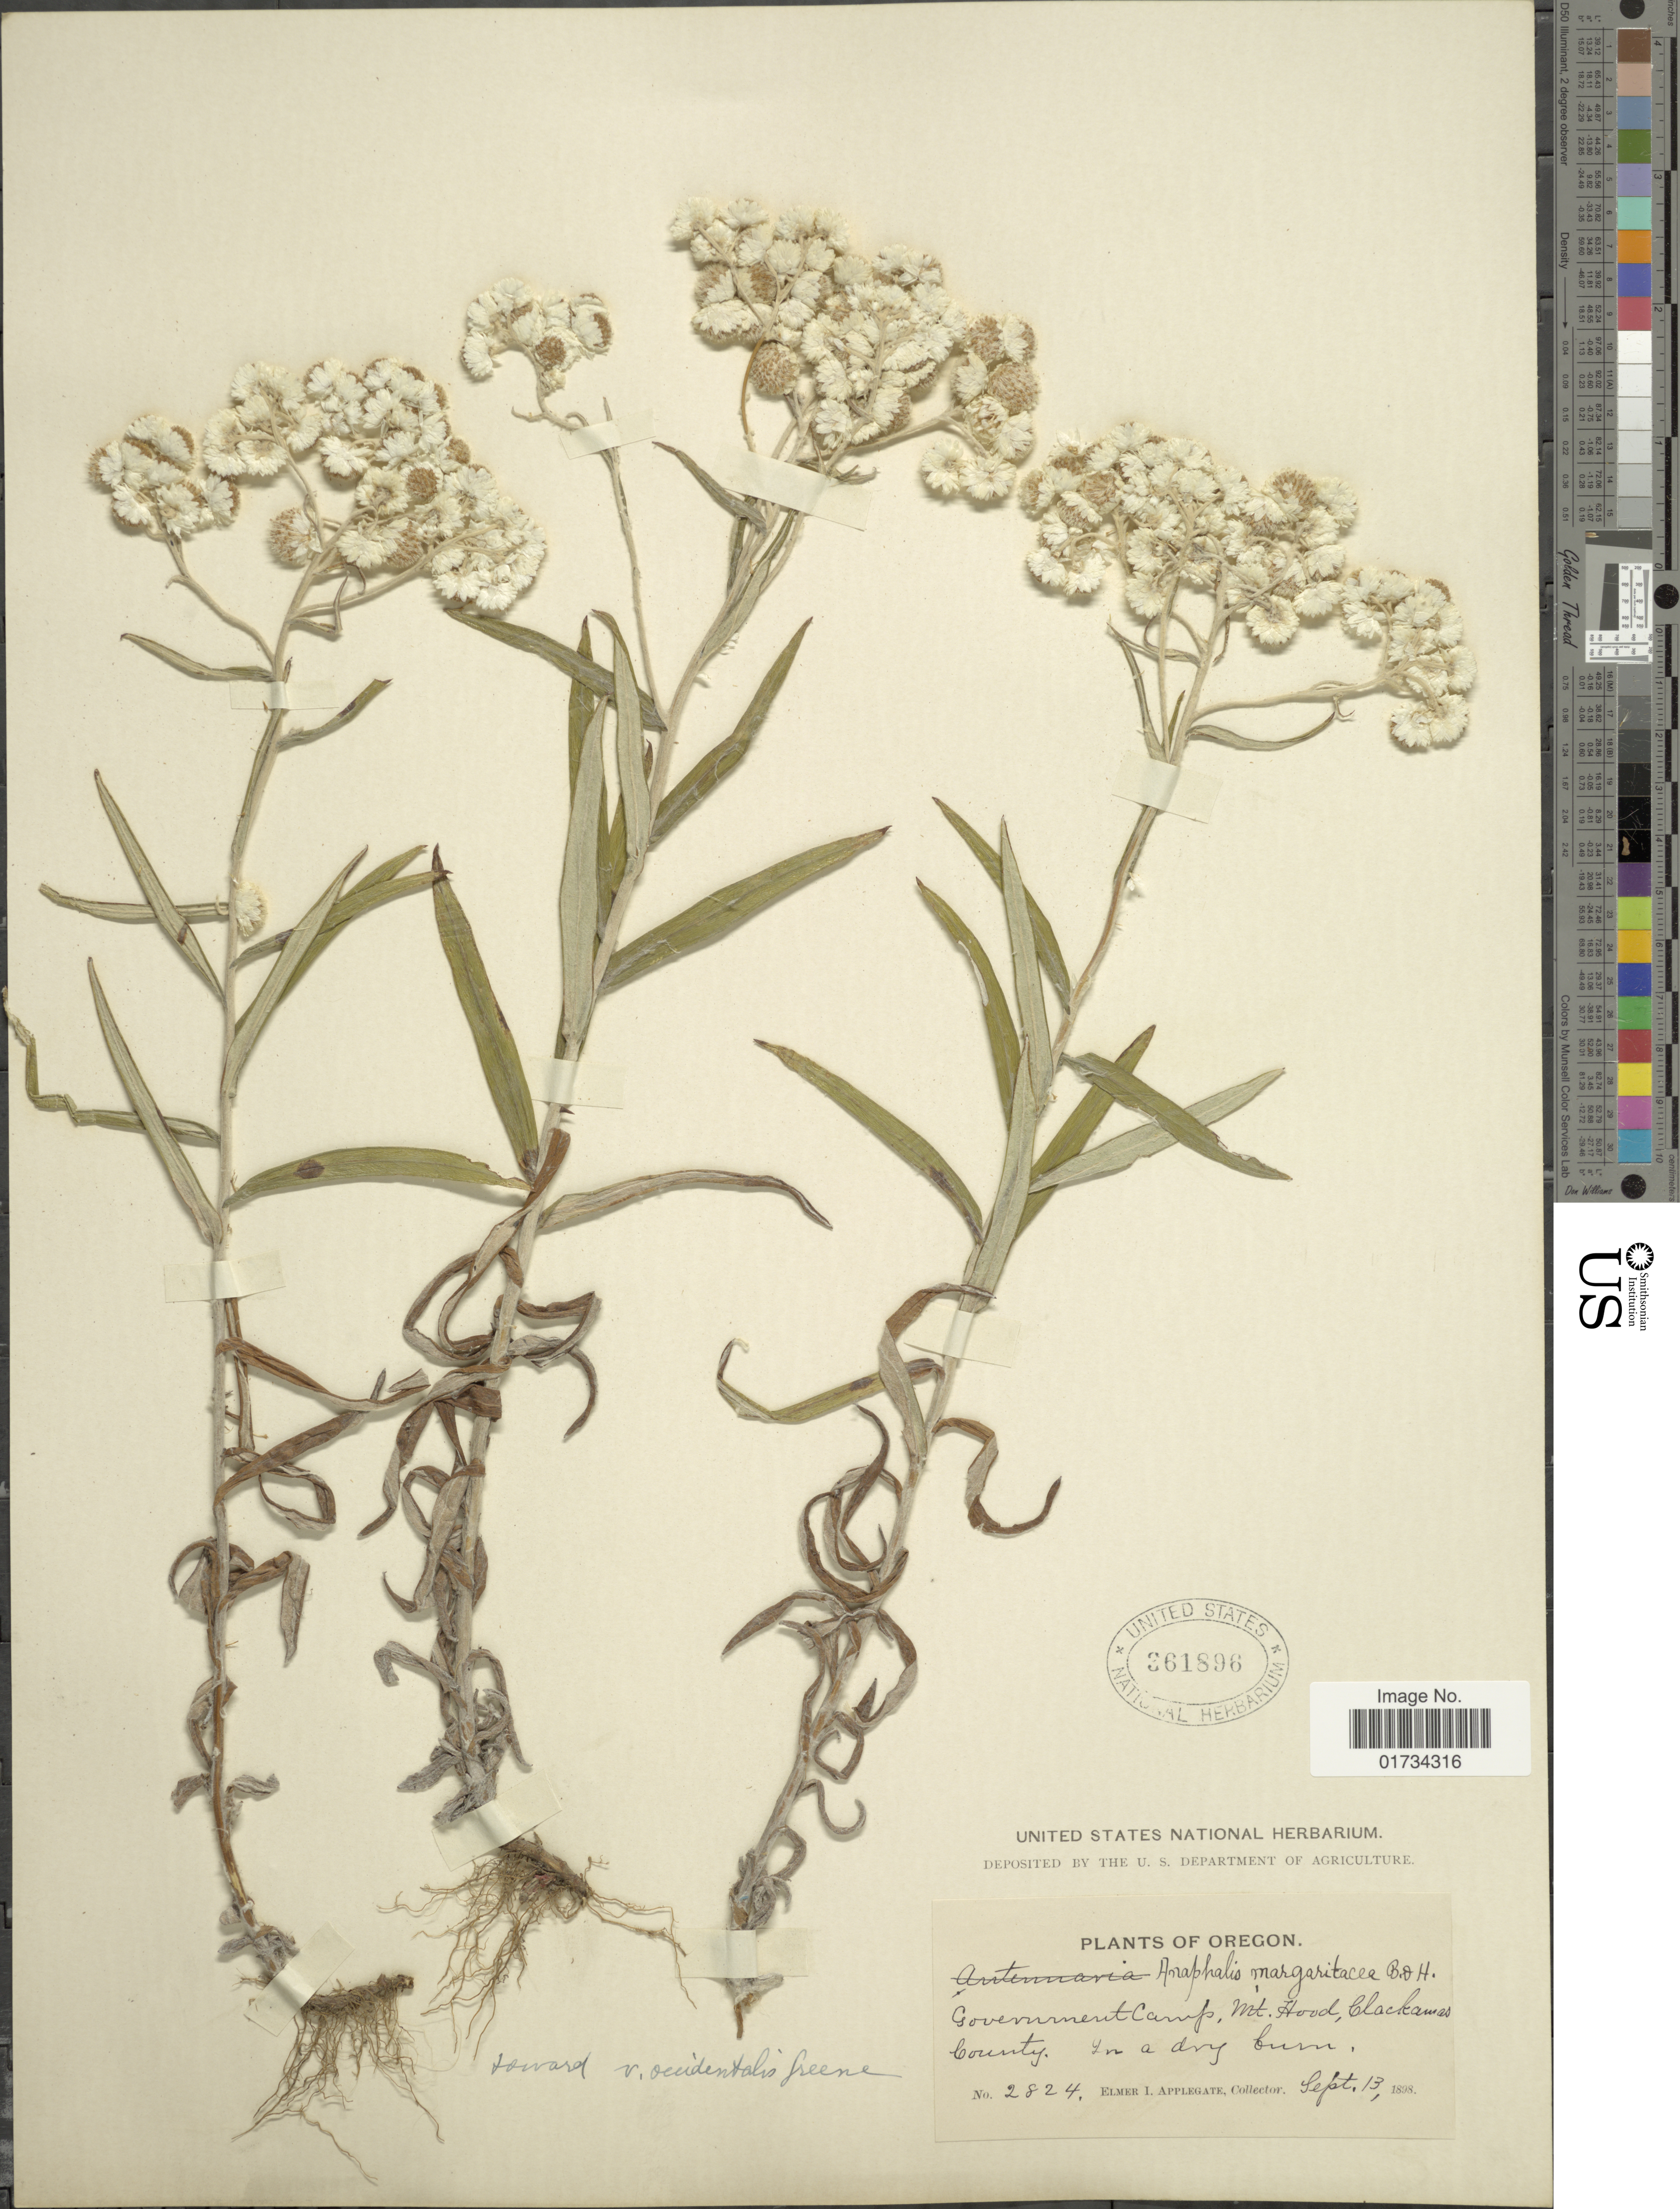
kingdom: Plantae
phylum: Tracheophyta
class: Magnoliopsida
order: Asterales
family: Asteraceae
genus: Anaphalis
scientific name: Anaphalis margaritacea var. occidentalis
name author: Greene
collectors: E. I. Applegate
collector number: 2824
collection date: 1898-09-13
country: United States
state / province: Oregon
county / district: Clackamas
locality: Government Camp, Mt. Hood, Clackamas County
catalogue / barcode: US 361896